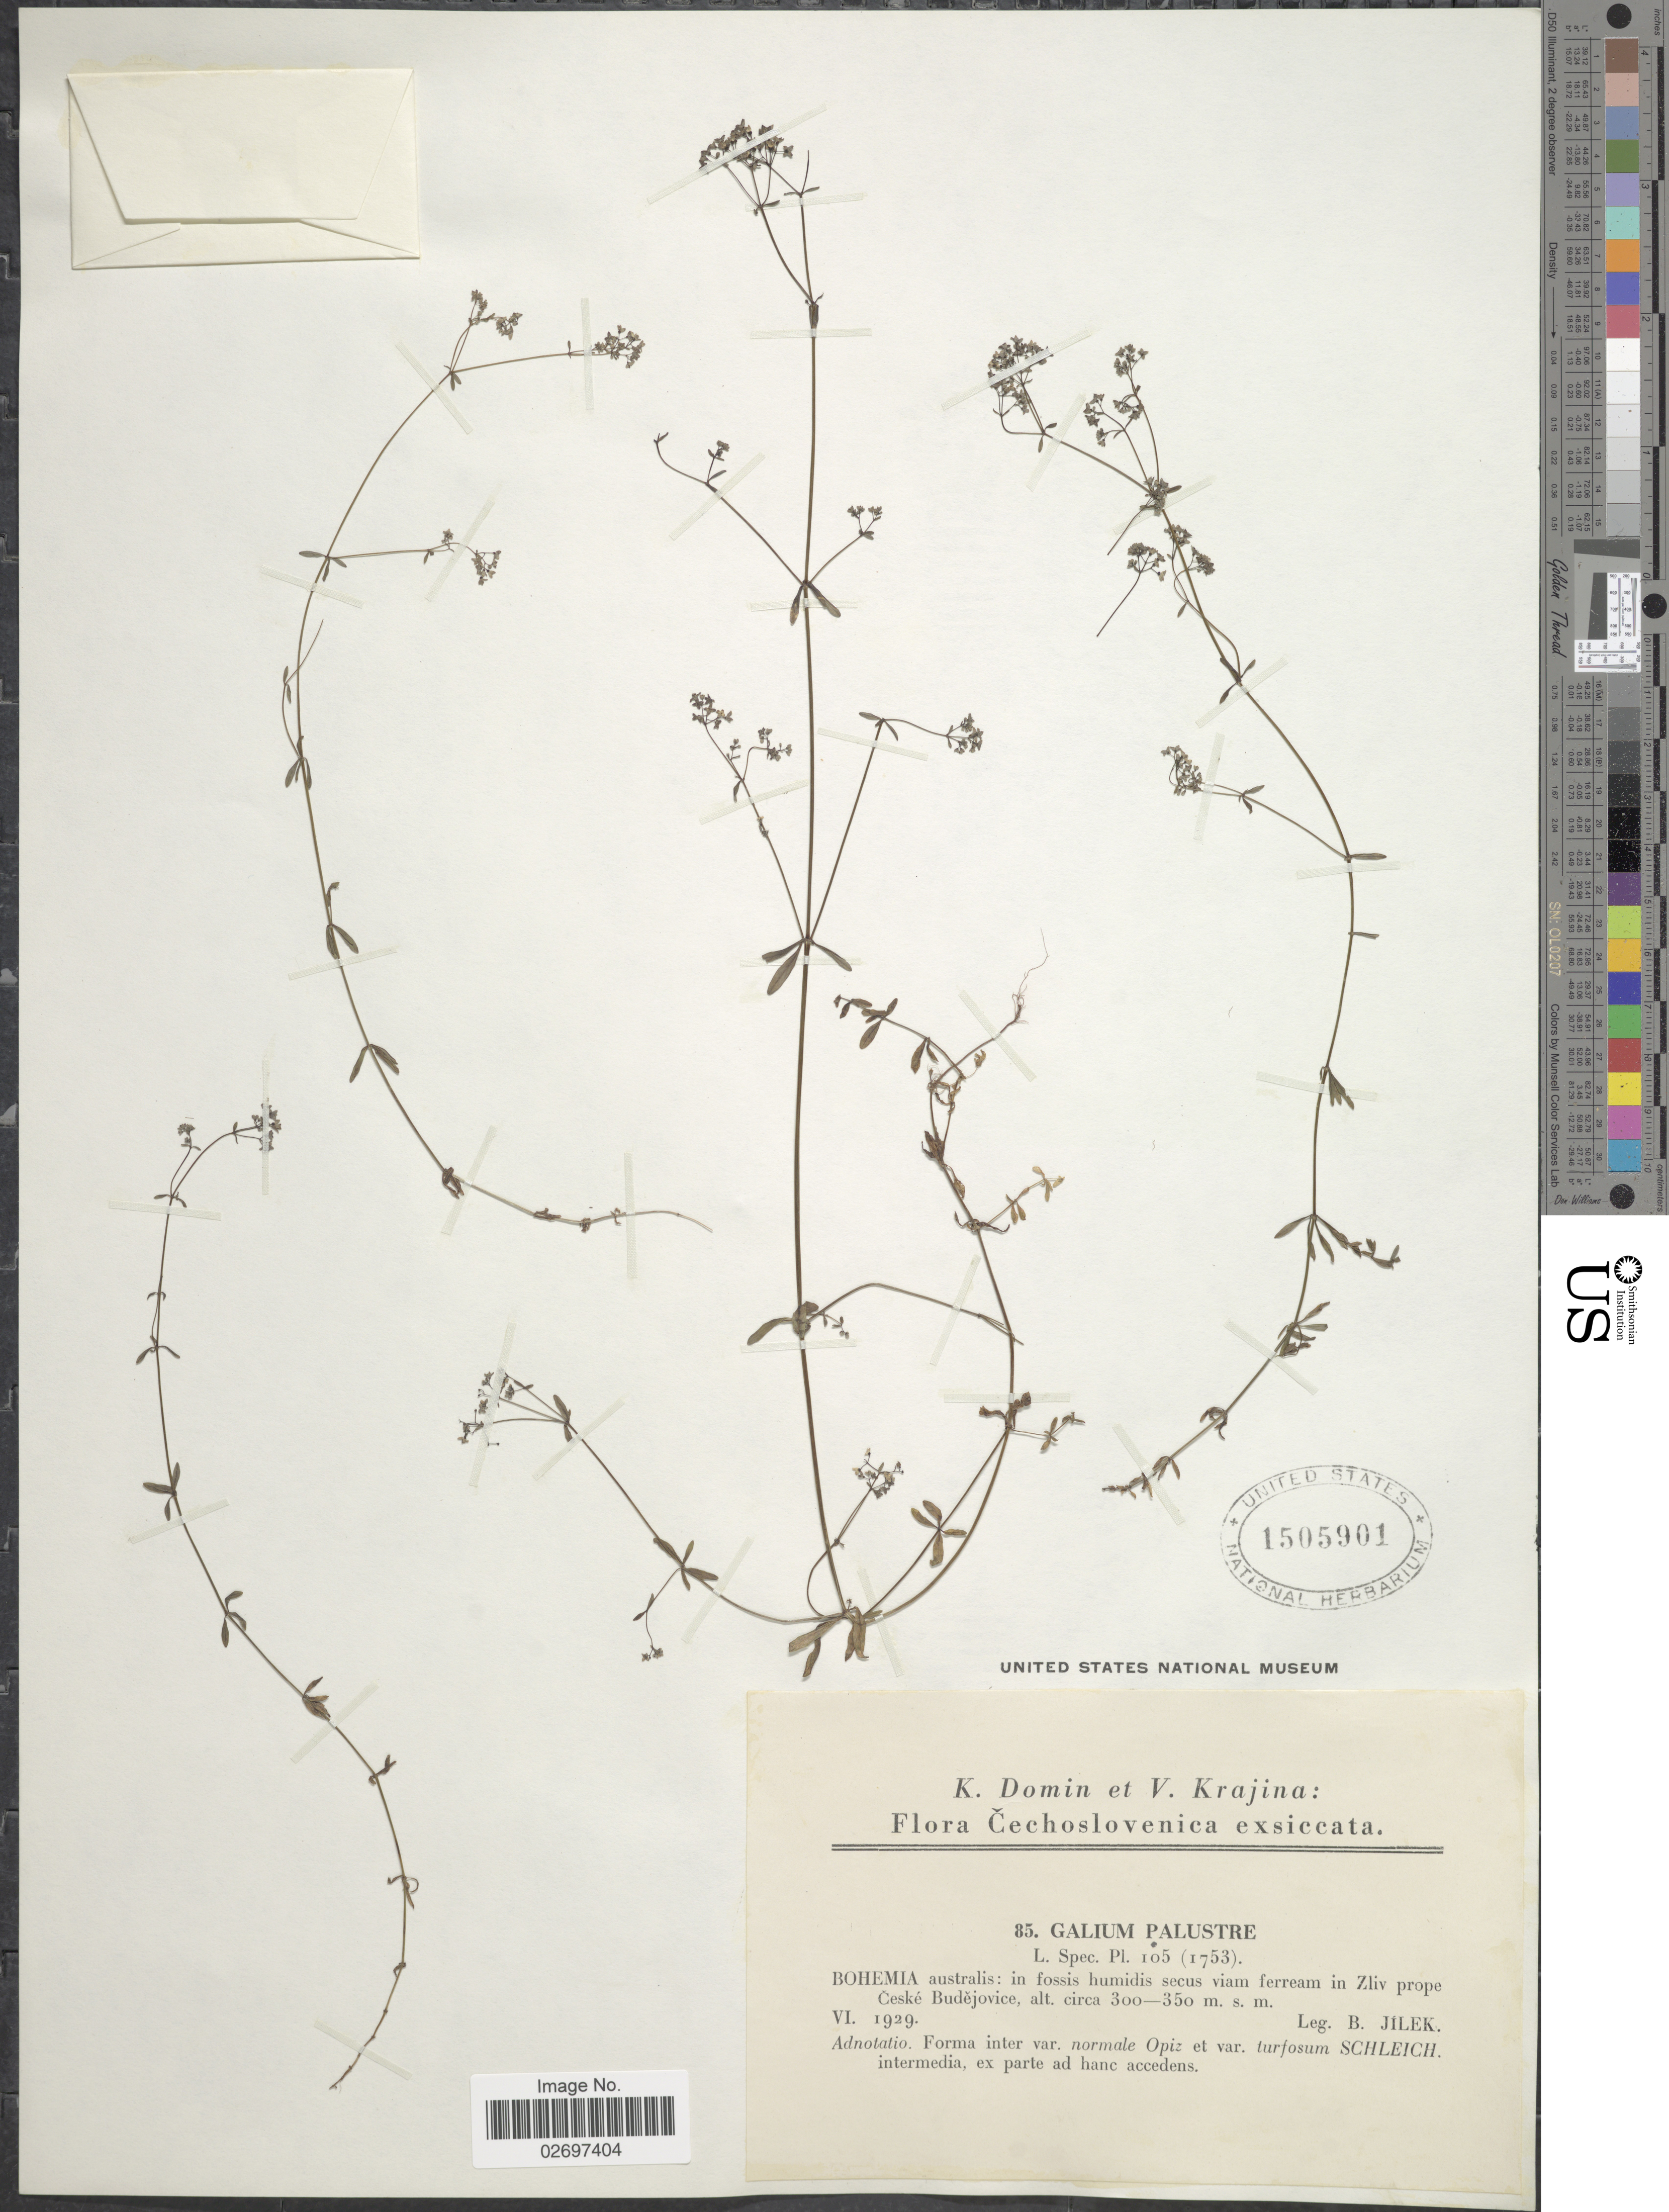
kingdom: Plantae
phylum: Tracheophyta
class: Magnoliopsida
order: Gentianales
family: Rubiaceae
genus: Galium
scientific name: Galium palustre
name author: L.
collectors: B. Jílek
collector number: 85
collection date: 1929-06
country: Czechia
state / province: South Bohemian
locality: Cechoslovenica. Bohemia australis: in fossis humidis secus viam ferream in Zliv prope Ceske Budejovice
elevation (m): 300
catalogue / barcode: US 1505901